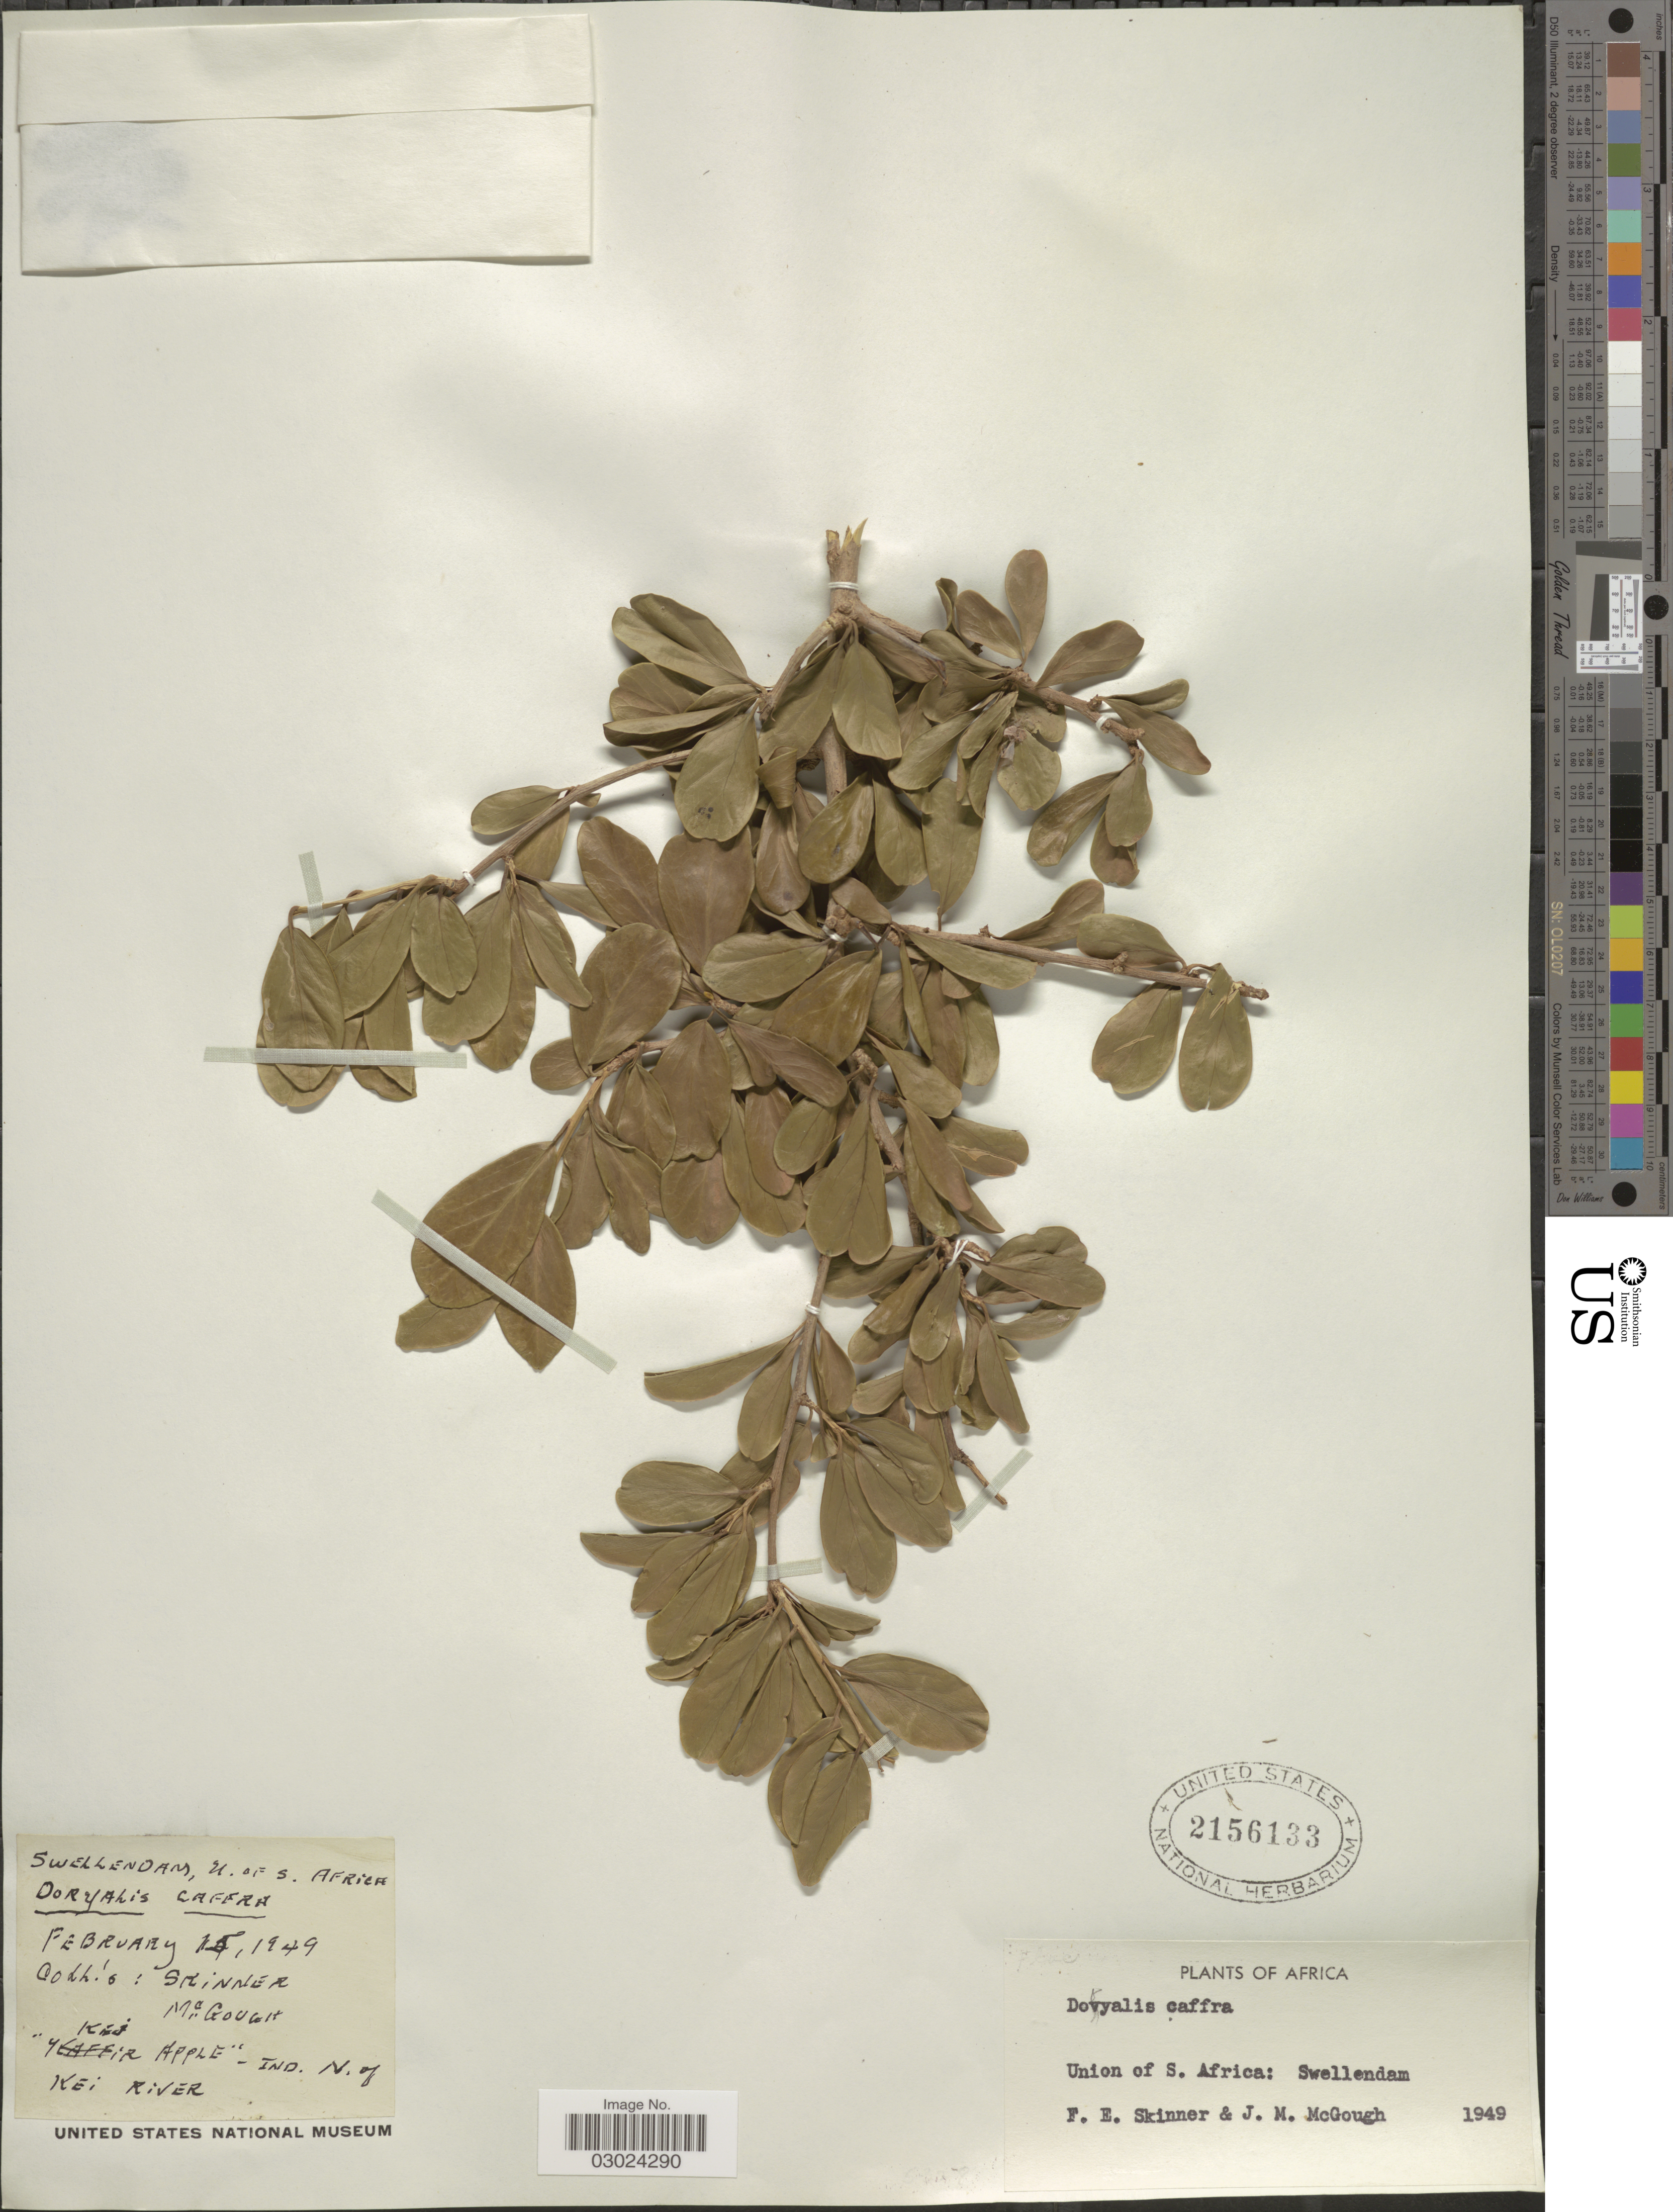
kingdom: Plantae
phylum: Tracheophyta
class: Magnoliopsida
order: Malpighiales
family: Salicaceae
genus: Dovyalis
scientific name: Dovyalis caffra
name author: (Hook. f. & Harv.) Warb.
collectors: F. Skinner & J. Mcgough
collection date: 1949-02-15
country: South Africa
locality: Union of S. Africa: Swellendam. "Kei Apple"- Ind. N. of Kei River.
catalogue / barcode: US 2156133